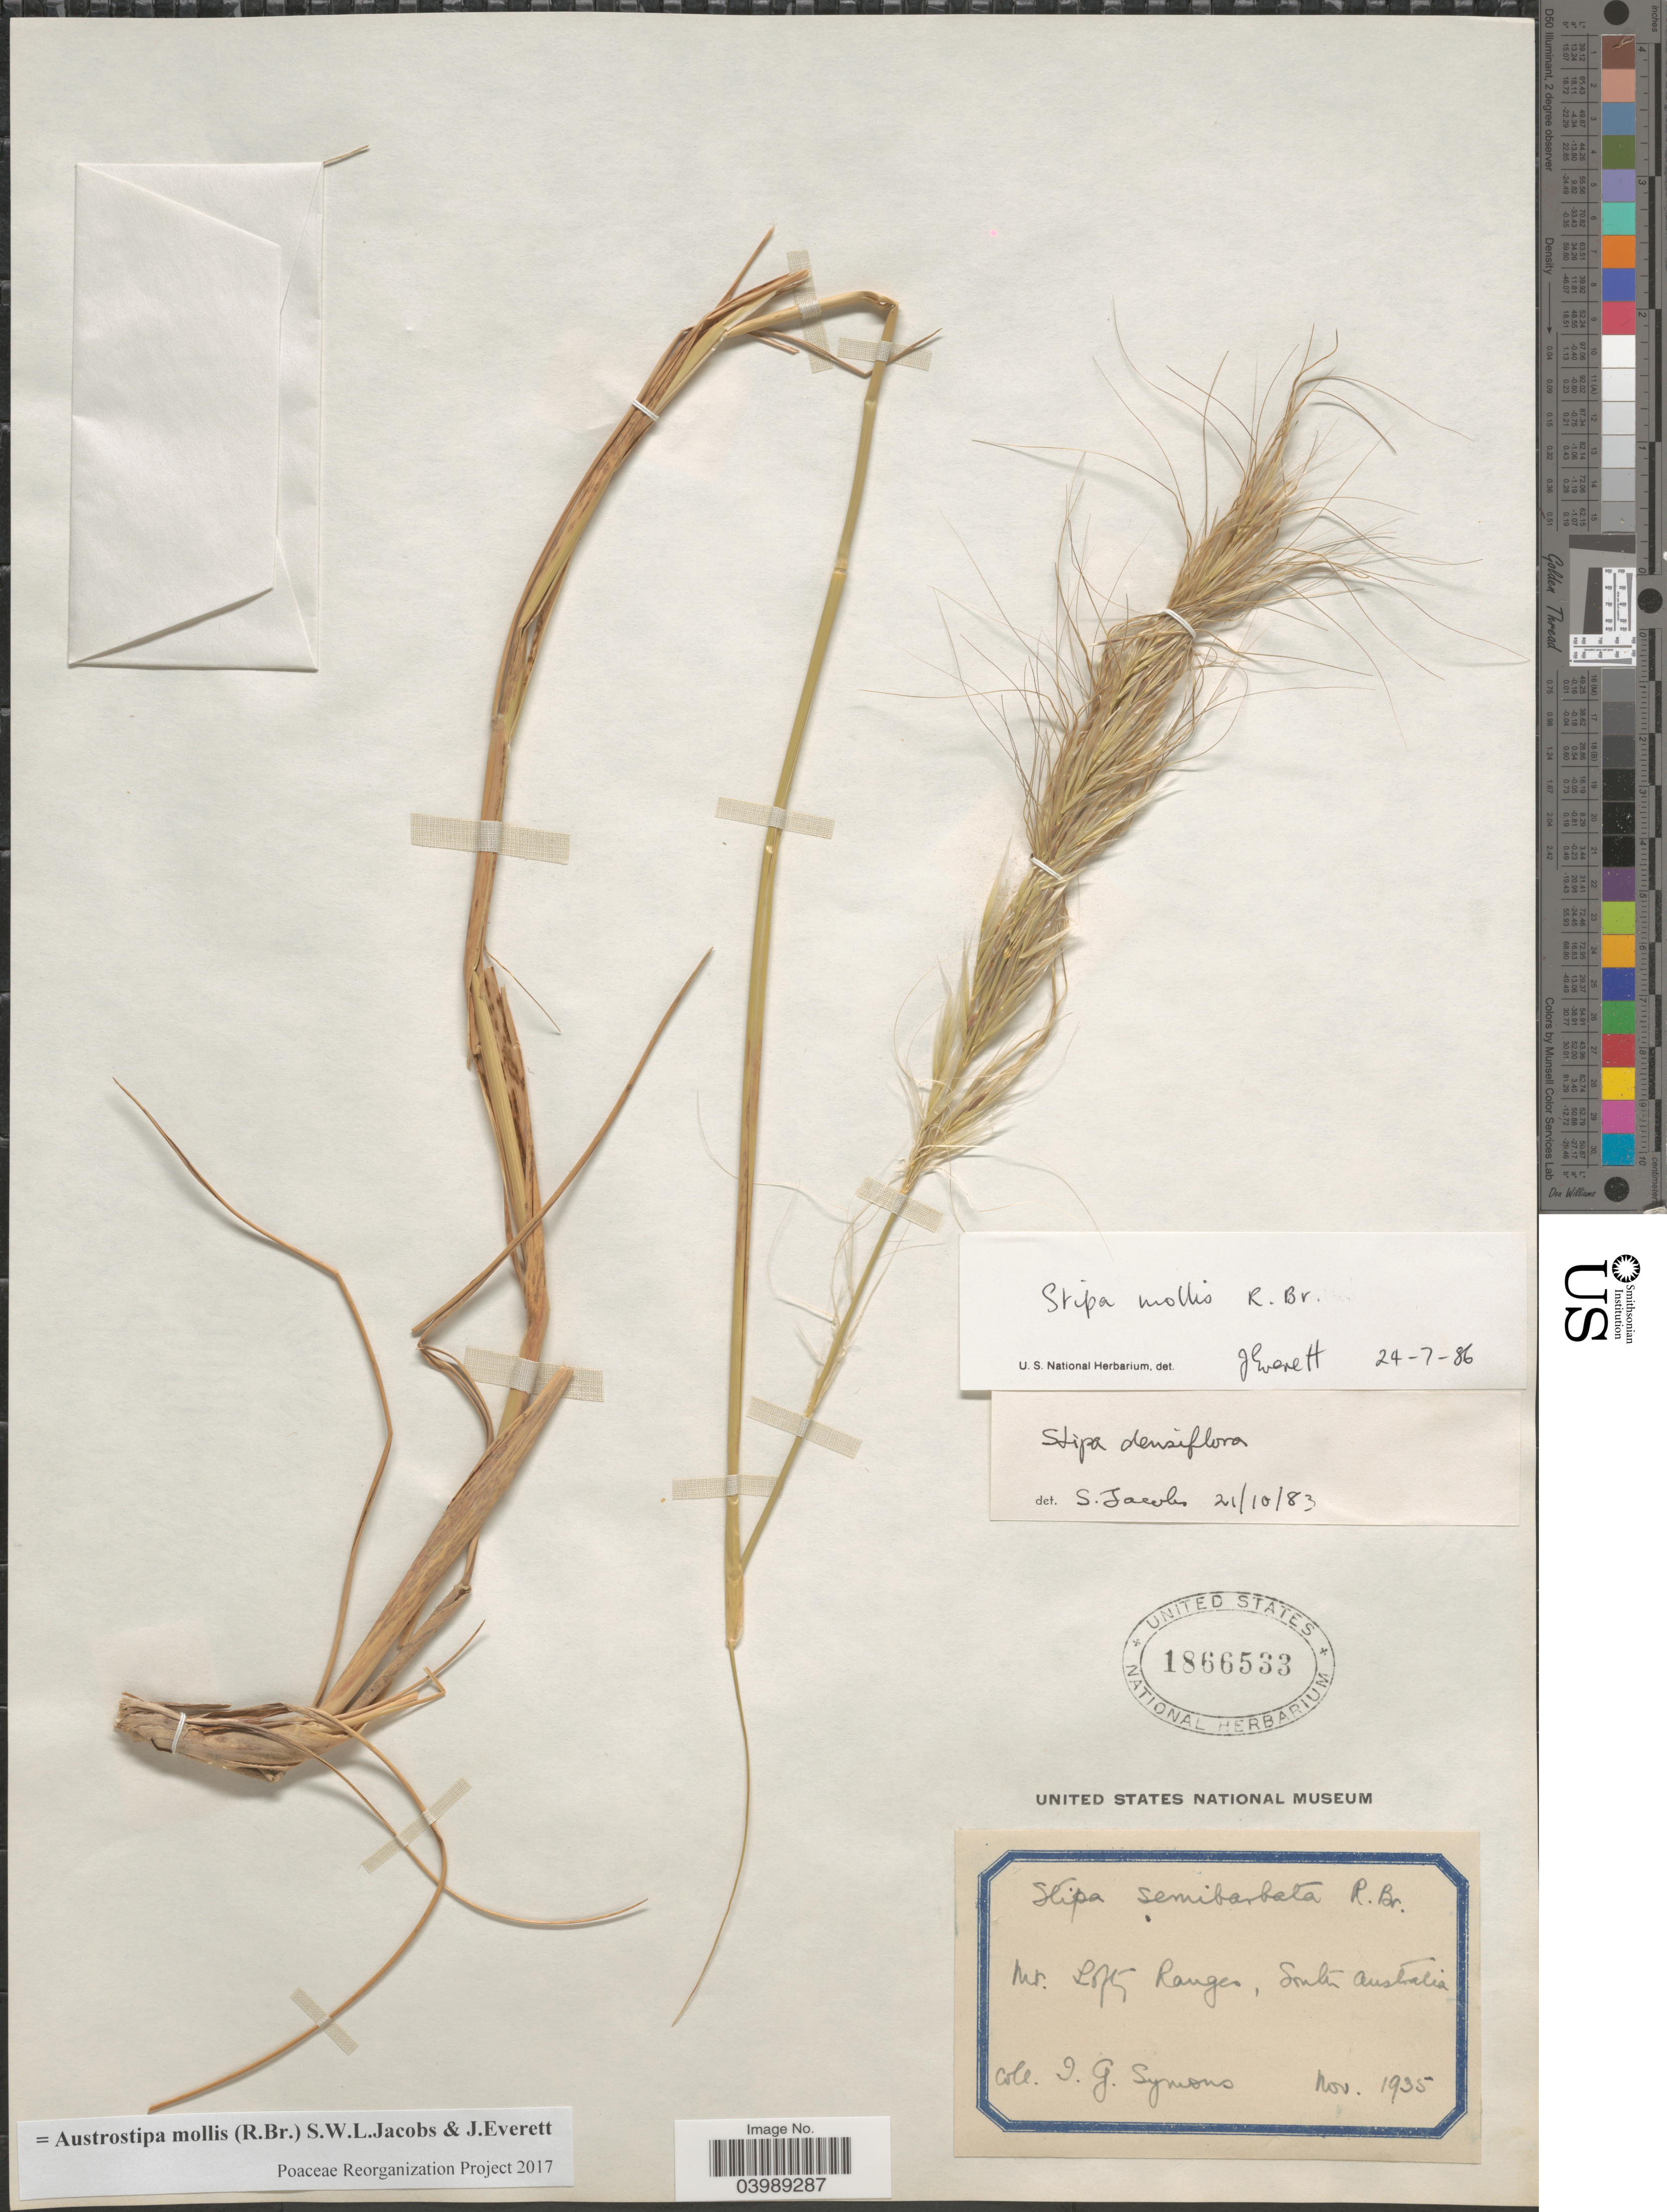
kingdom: Plantae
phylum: Tracheophyta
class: Liliopsida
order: Poales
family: Poaceae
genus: Austrostipa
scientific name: Austrostipa mollis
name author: (R. Br.) S.W.L. Jacobs & J. Everett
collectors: J. Symons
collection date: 1935-11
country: Australia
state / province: South Australia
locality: Mr. Lofty Ranges.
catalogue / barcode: US 1866533